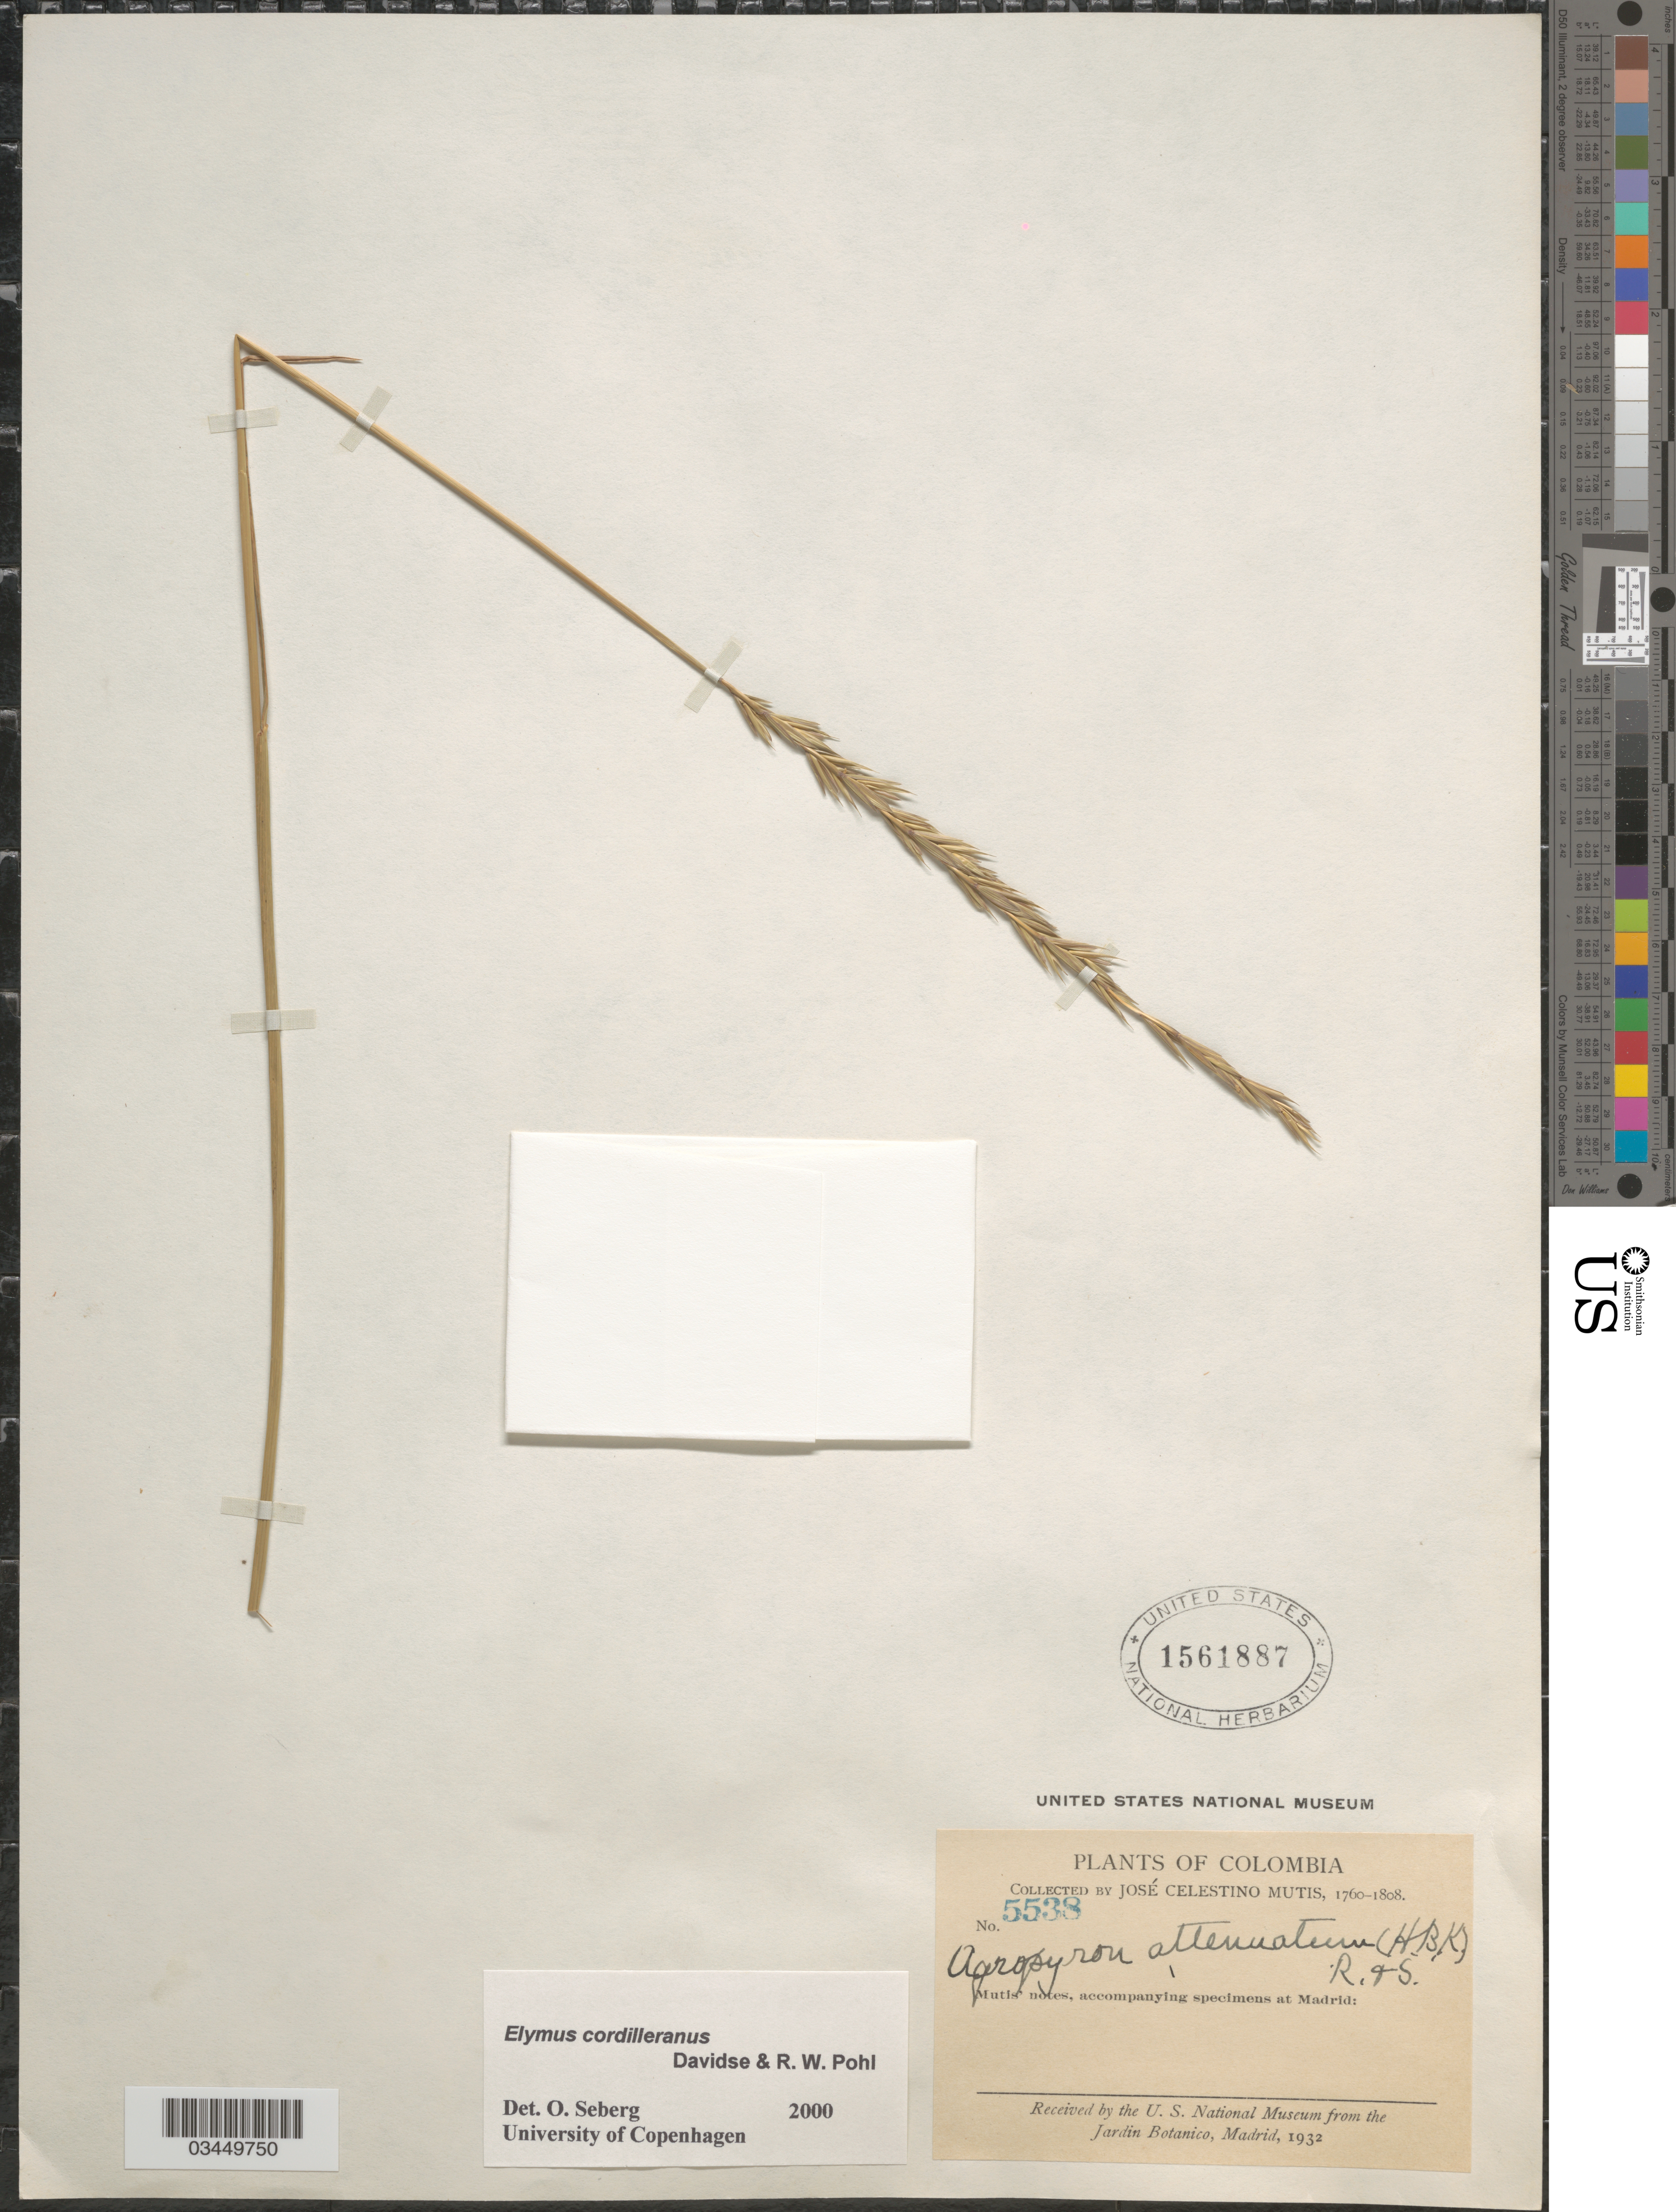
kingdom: Plantae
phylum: Tracheophyta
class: Liliopsida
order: Poales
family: Poaceae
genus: Elymus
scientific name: Elymus cordilleranus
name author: Davidse & R.W. Pohl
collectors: J. C. B. Mutis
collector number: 5538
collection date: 1760/1808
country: Colombia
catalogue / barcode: US 1561887